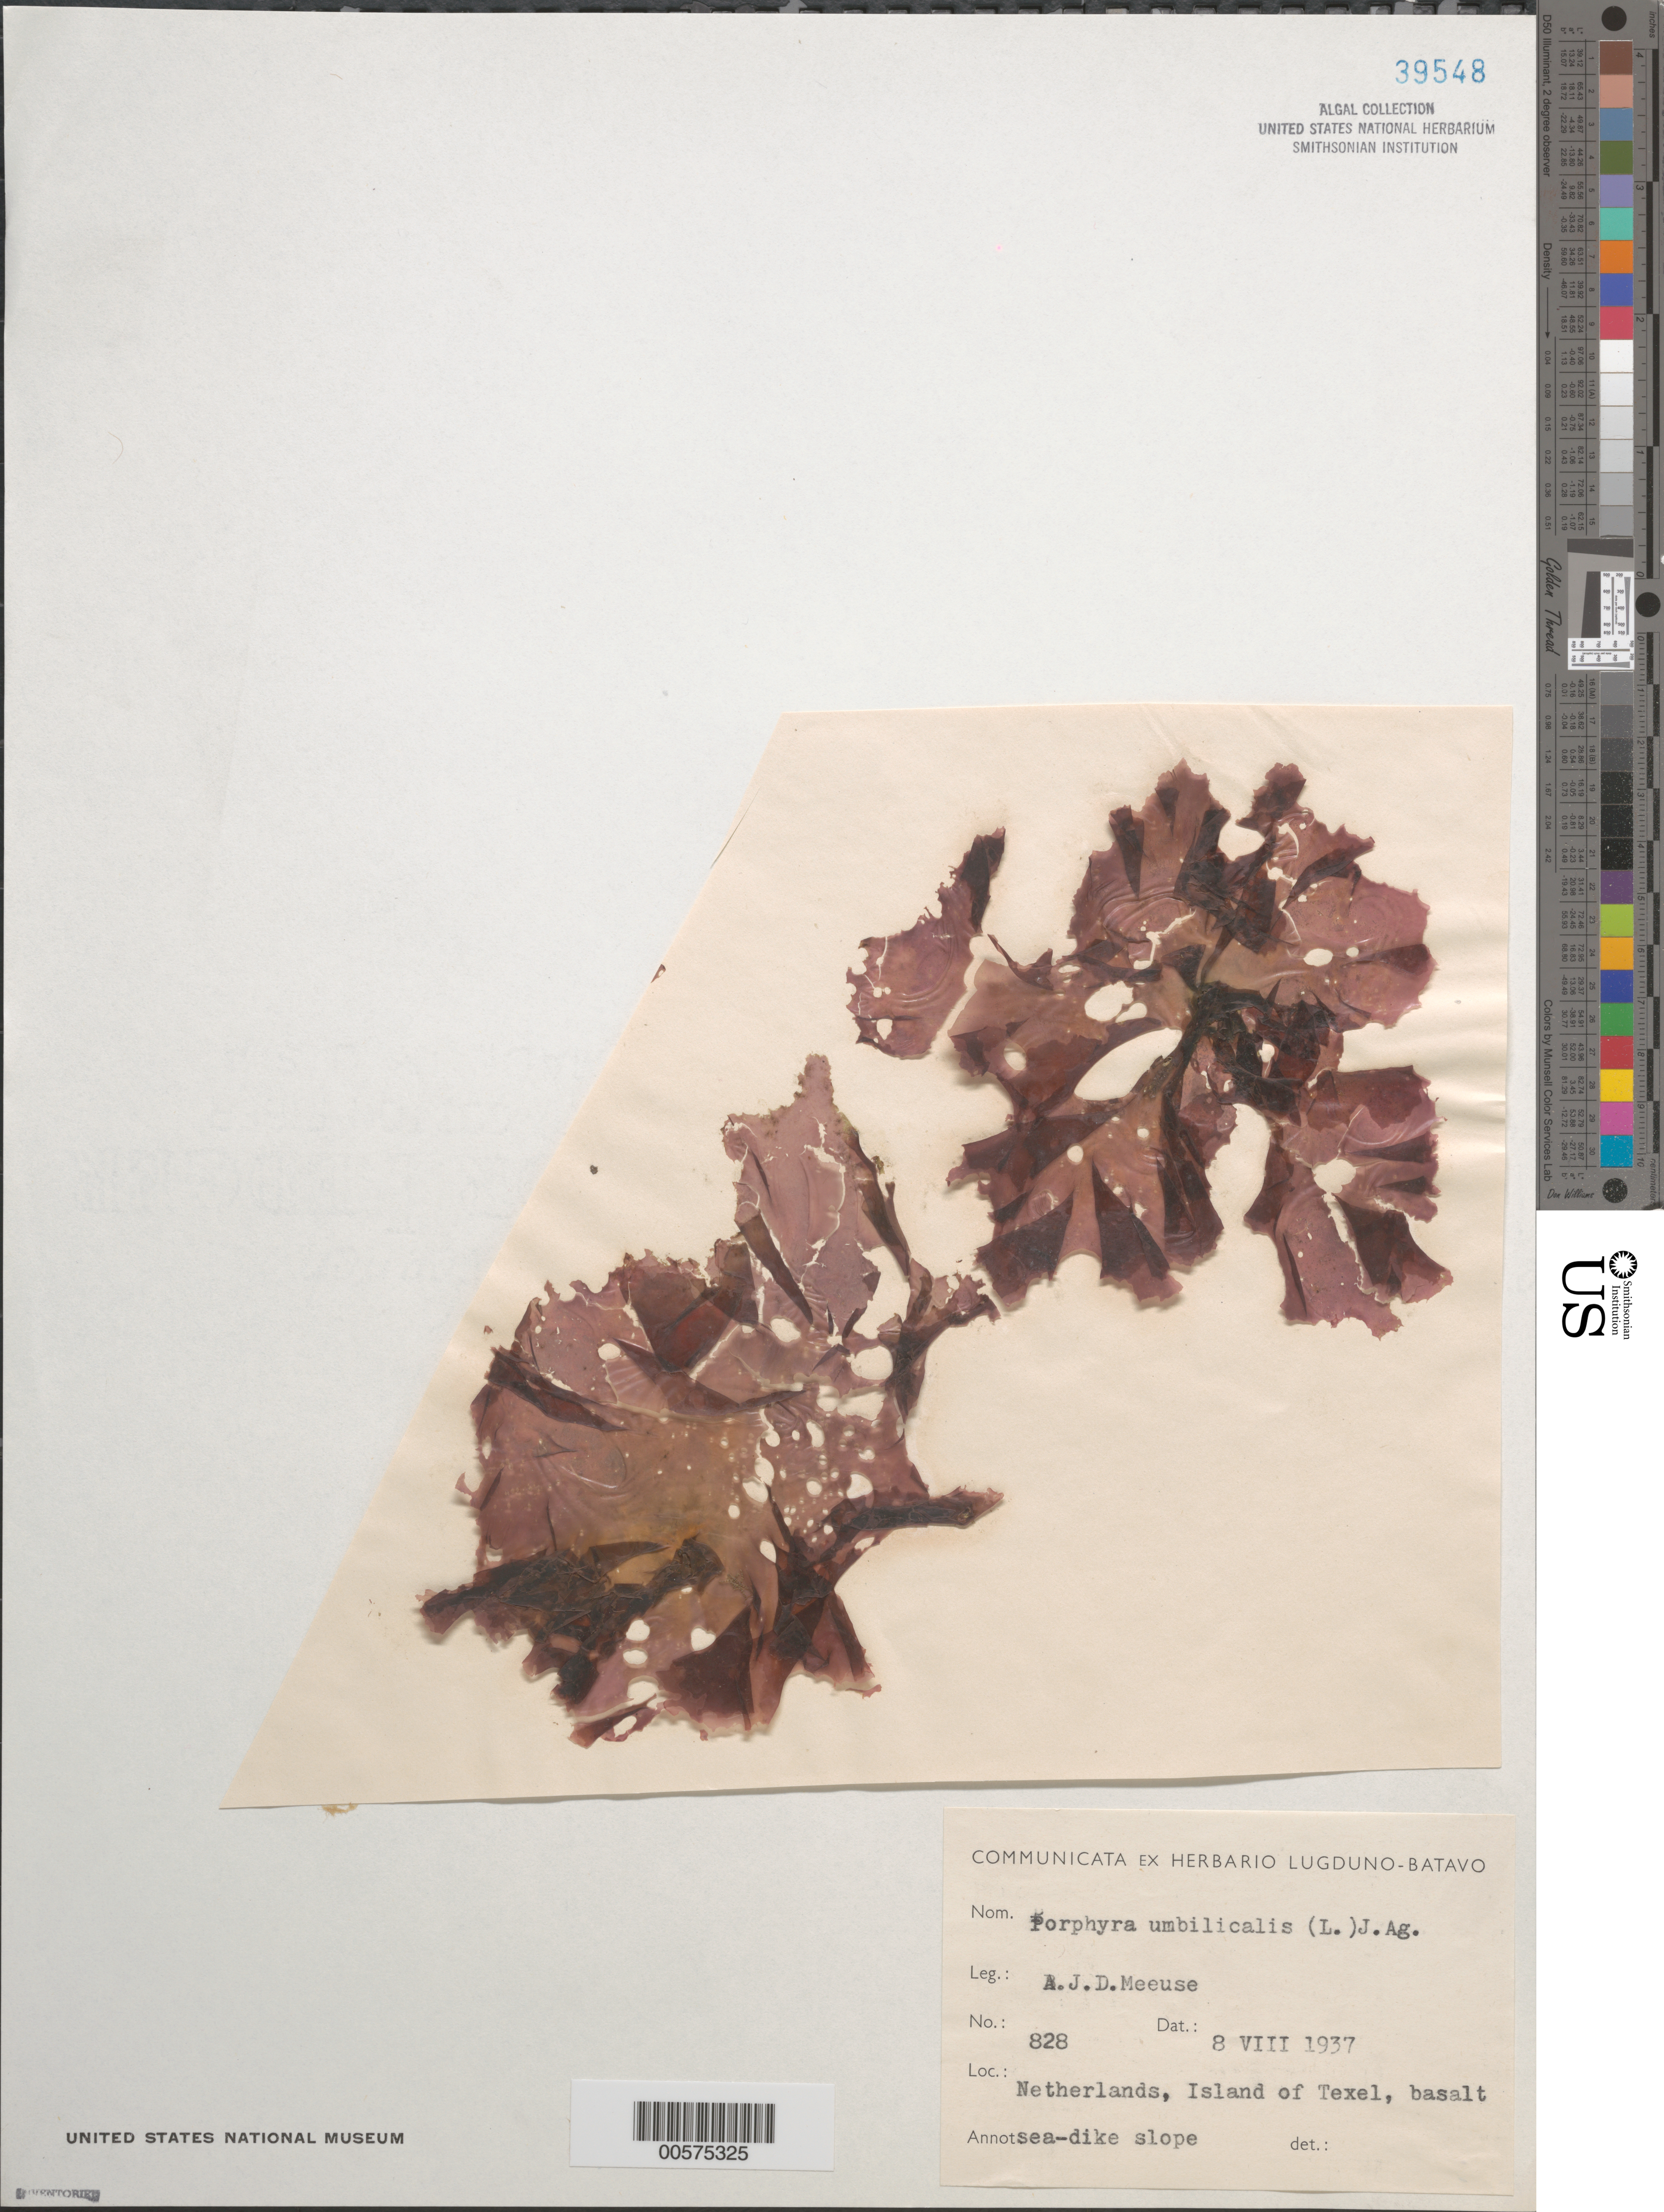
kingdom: Plantae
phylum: Rhodophyta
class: Bangiophyceae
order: Bangiales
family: Bangiaceae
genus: Porphyra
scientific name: Porphyra umbilicalis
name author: Kütz.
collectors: A. D. J. Meeuse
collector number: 828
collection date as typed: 08 Aug 1937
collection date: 1937-08-08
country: Netherlands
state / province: Noord Holland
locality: Texel island, west frisian islands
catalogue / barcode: US 39548